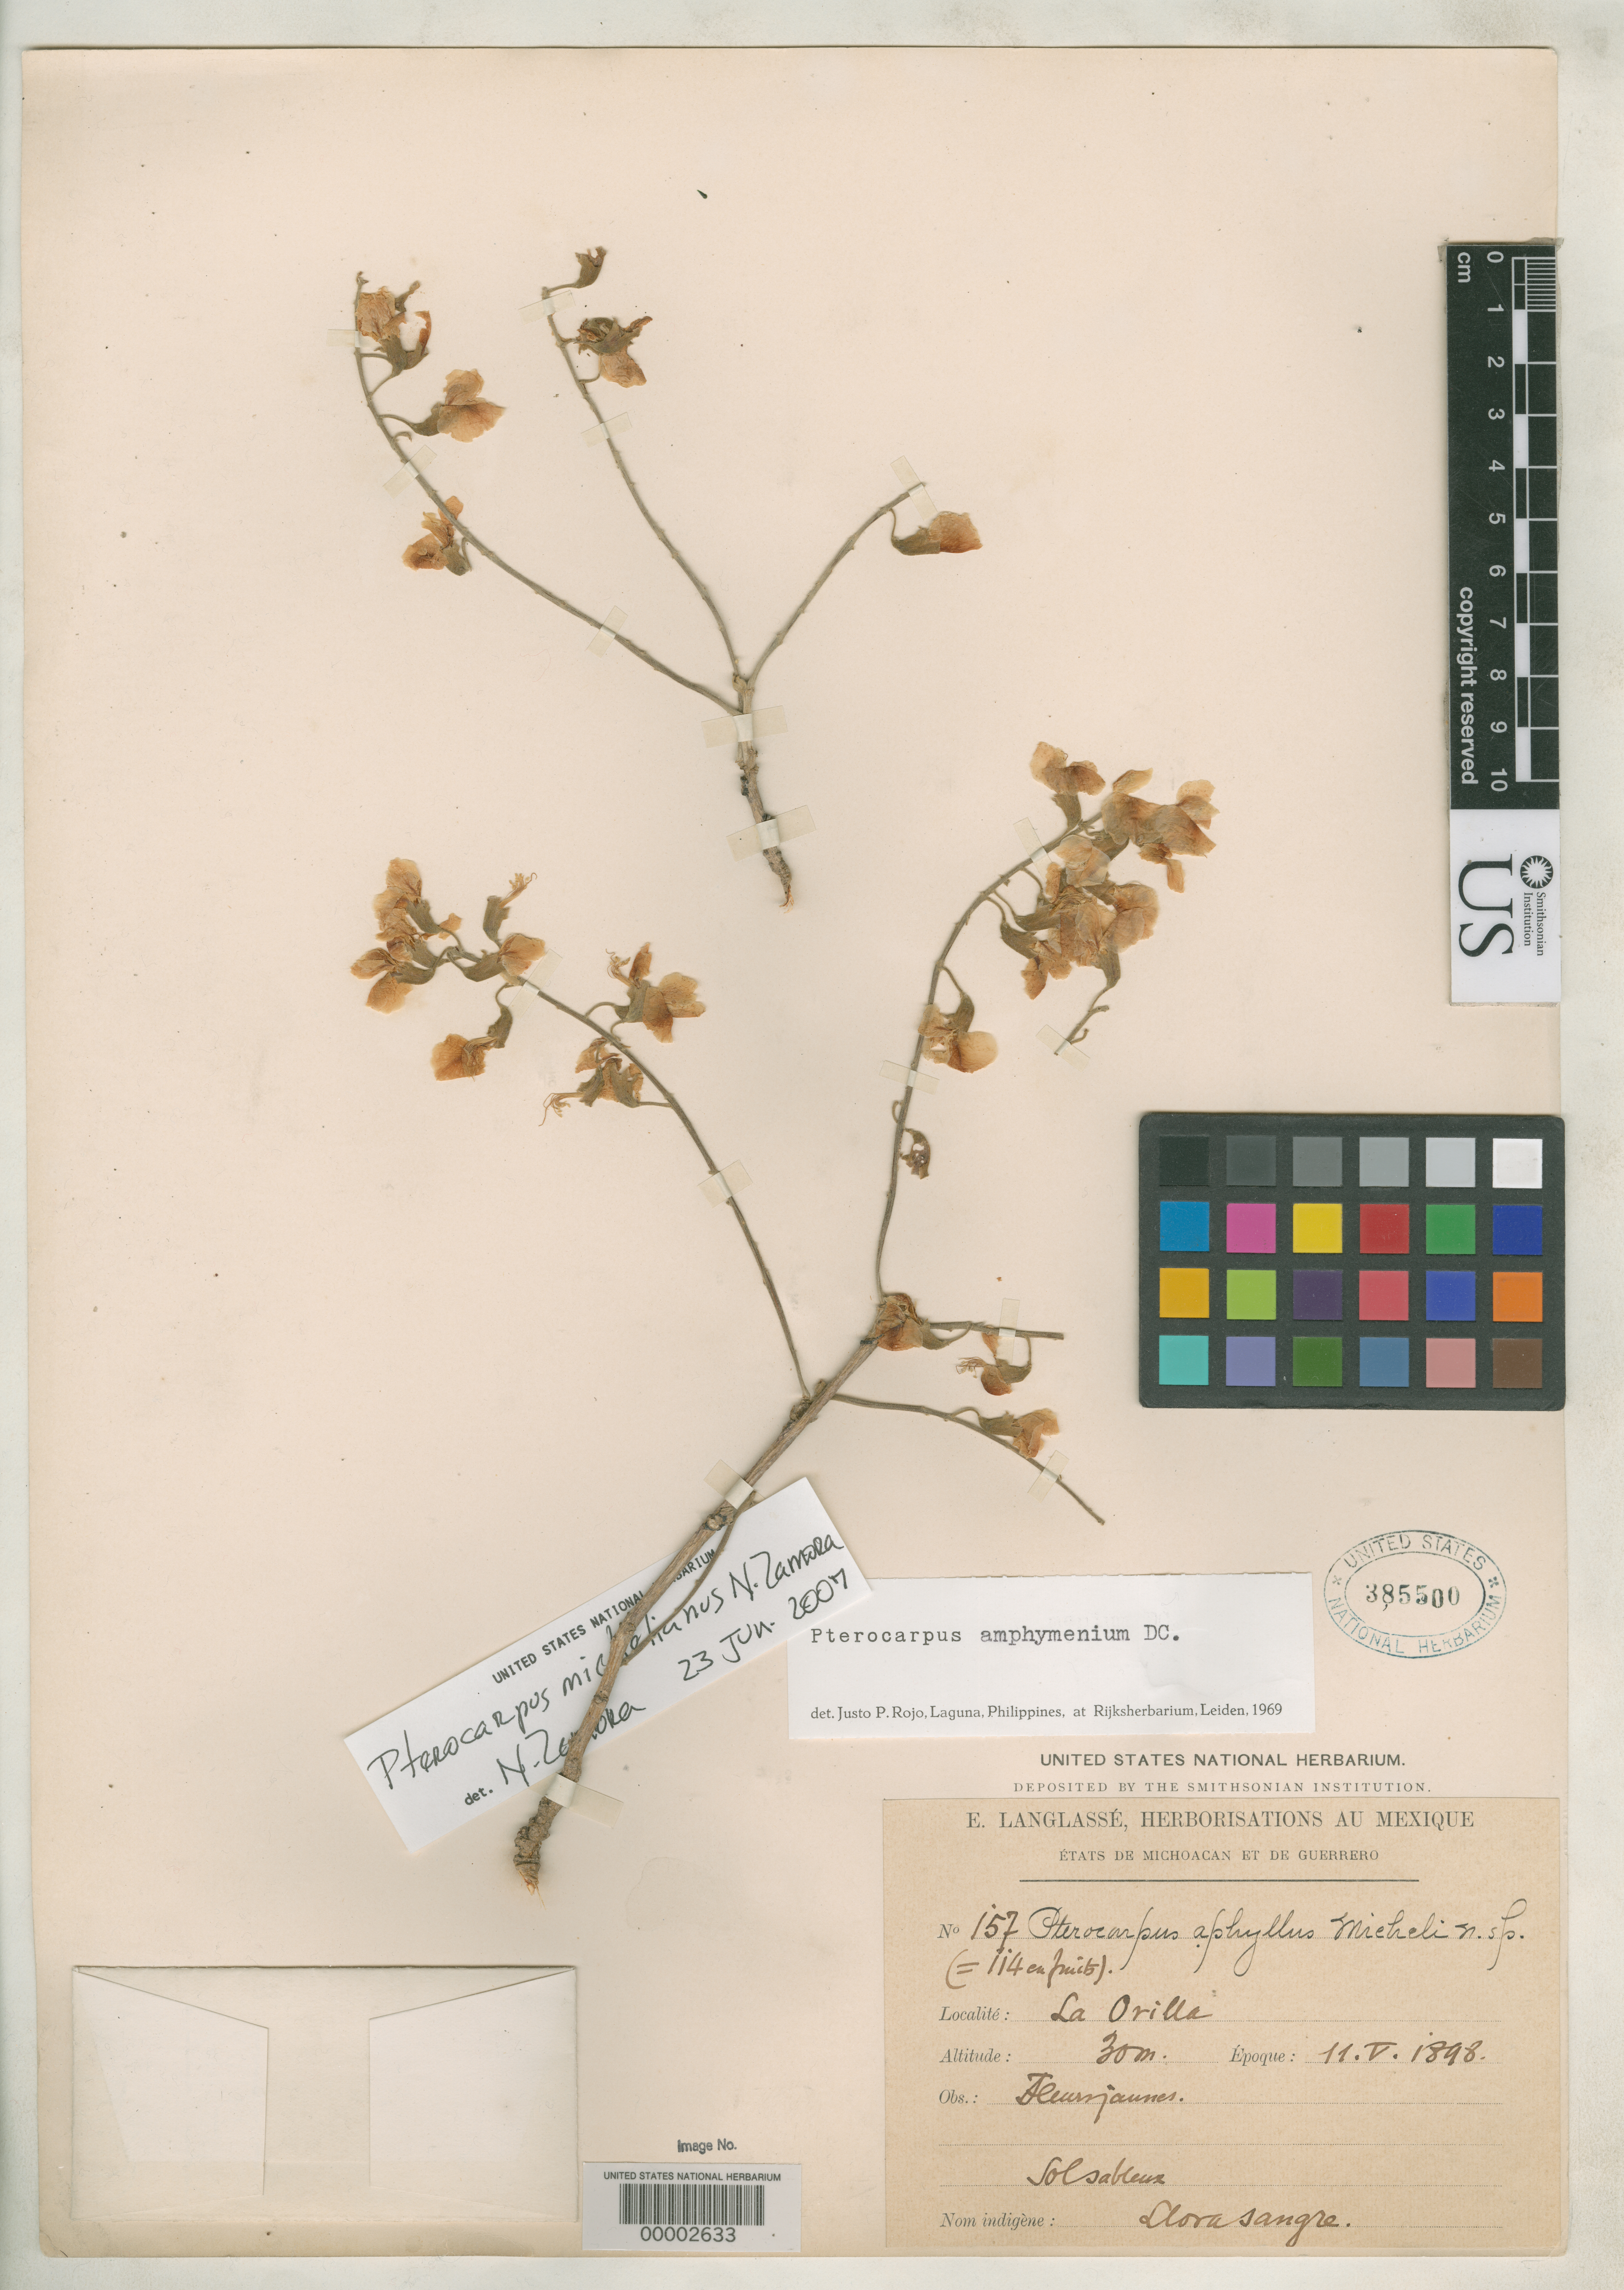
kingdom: Plantae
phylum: Tracheophyta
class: Magnoliopsida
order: Fabales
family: Fabaceae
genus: Pterocarpus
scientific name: Pterocarpus aphyllus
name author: Micheli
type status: Syntype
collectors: E. Langlassé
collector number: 157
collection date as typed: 11 May 1898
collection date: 1898-05-11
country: Mexico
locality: La Orilla.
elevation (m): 30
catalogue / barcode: US 385500